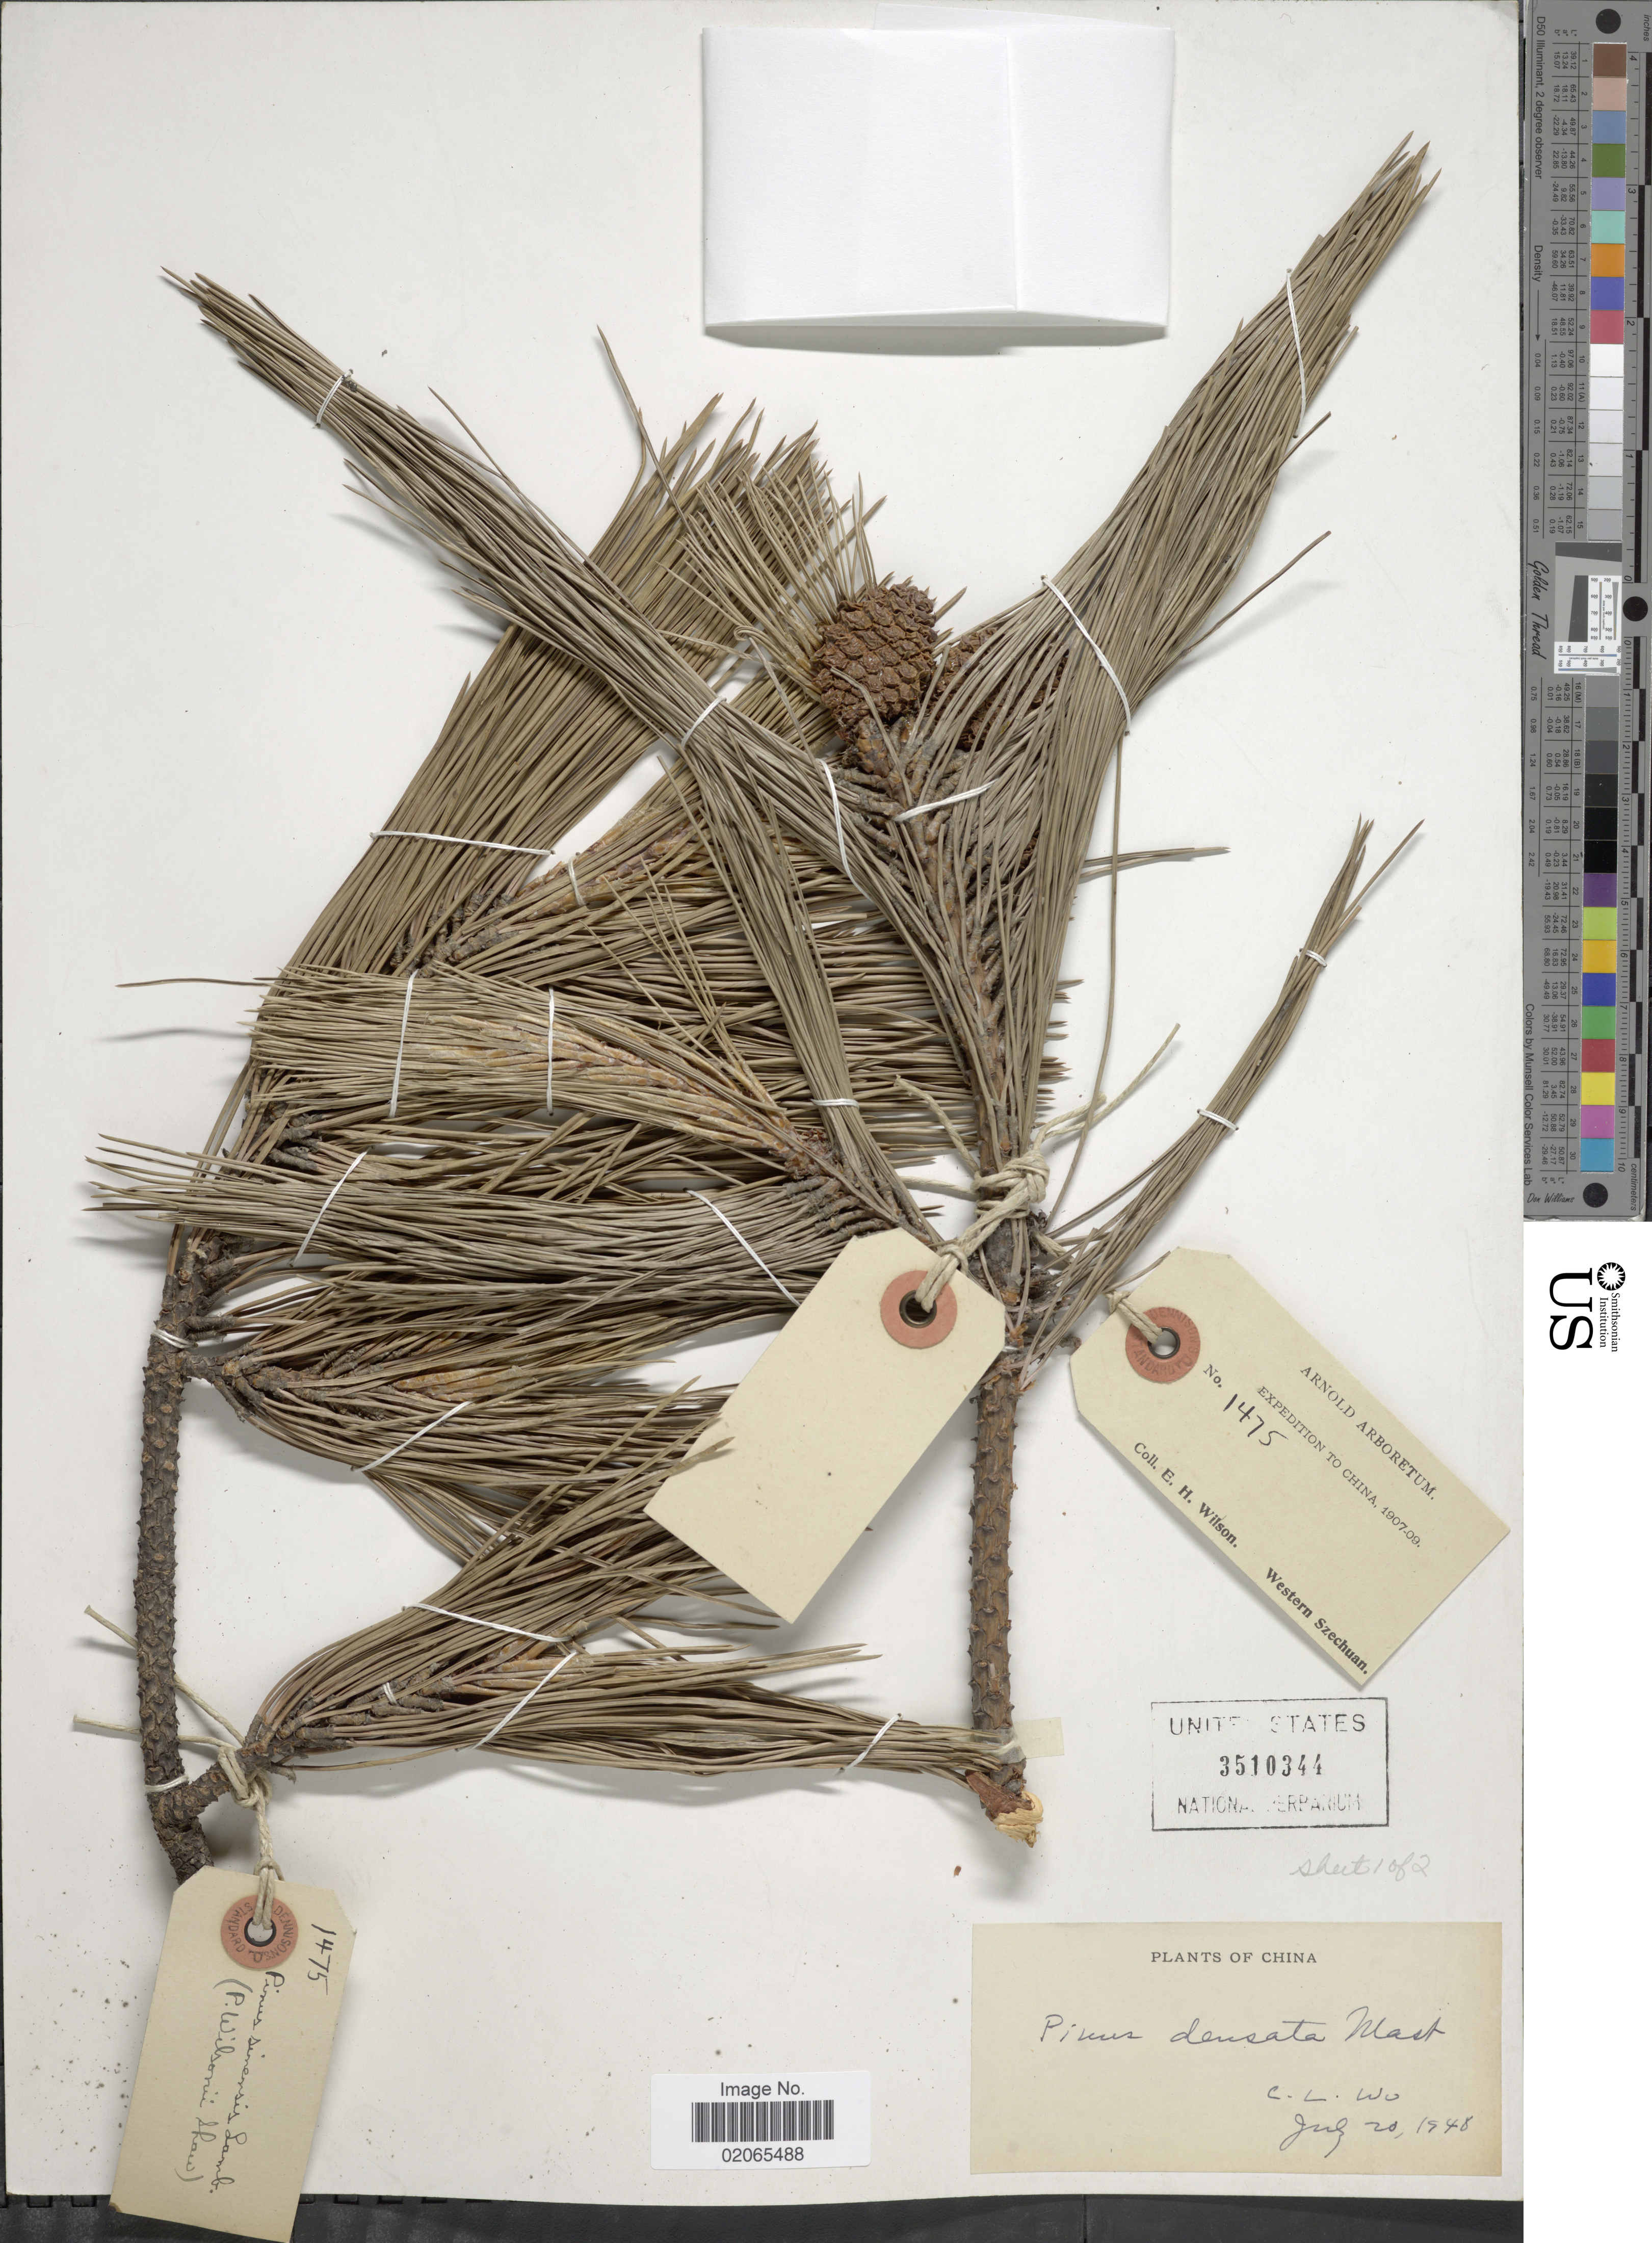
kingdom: Plantae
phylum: Tracheophyta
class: Pinopsida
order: Pinales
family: Pinaceae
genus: Pinus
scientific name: Pinus densata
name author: Mast.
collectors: E. Wilson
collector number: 1475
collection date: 1907/1909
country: China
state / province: Sichuan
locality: Western Szechuan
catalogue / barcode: US 3510344